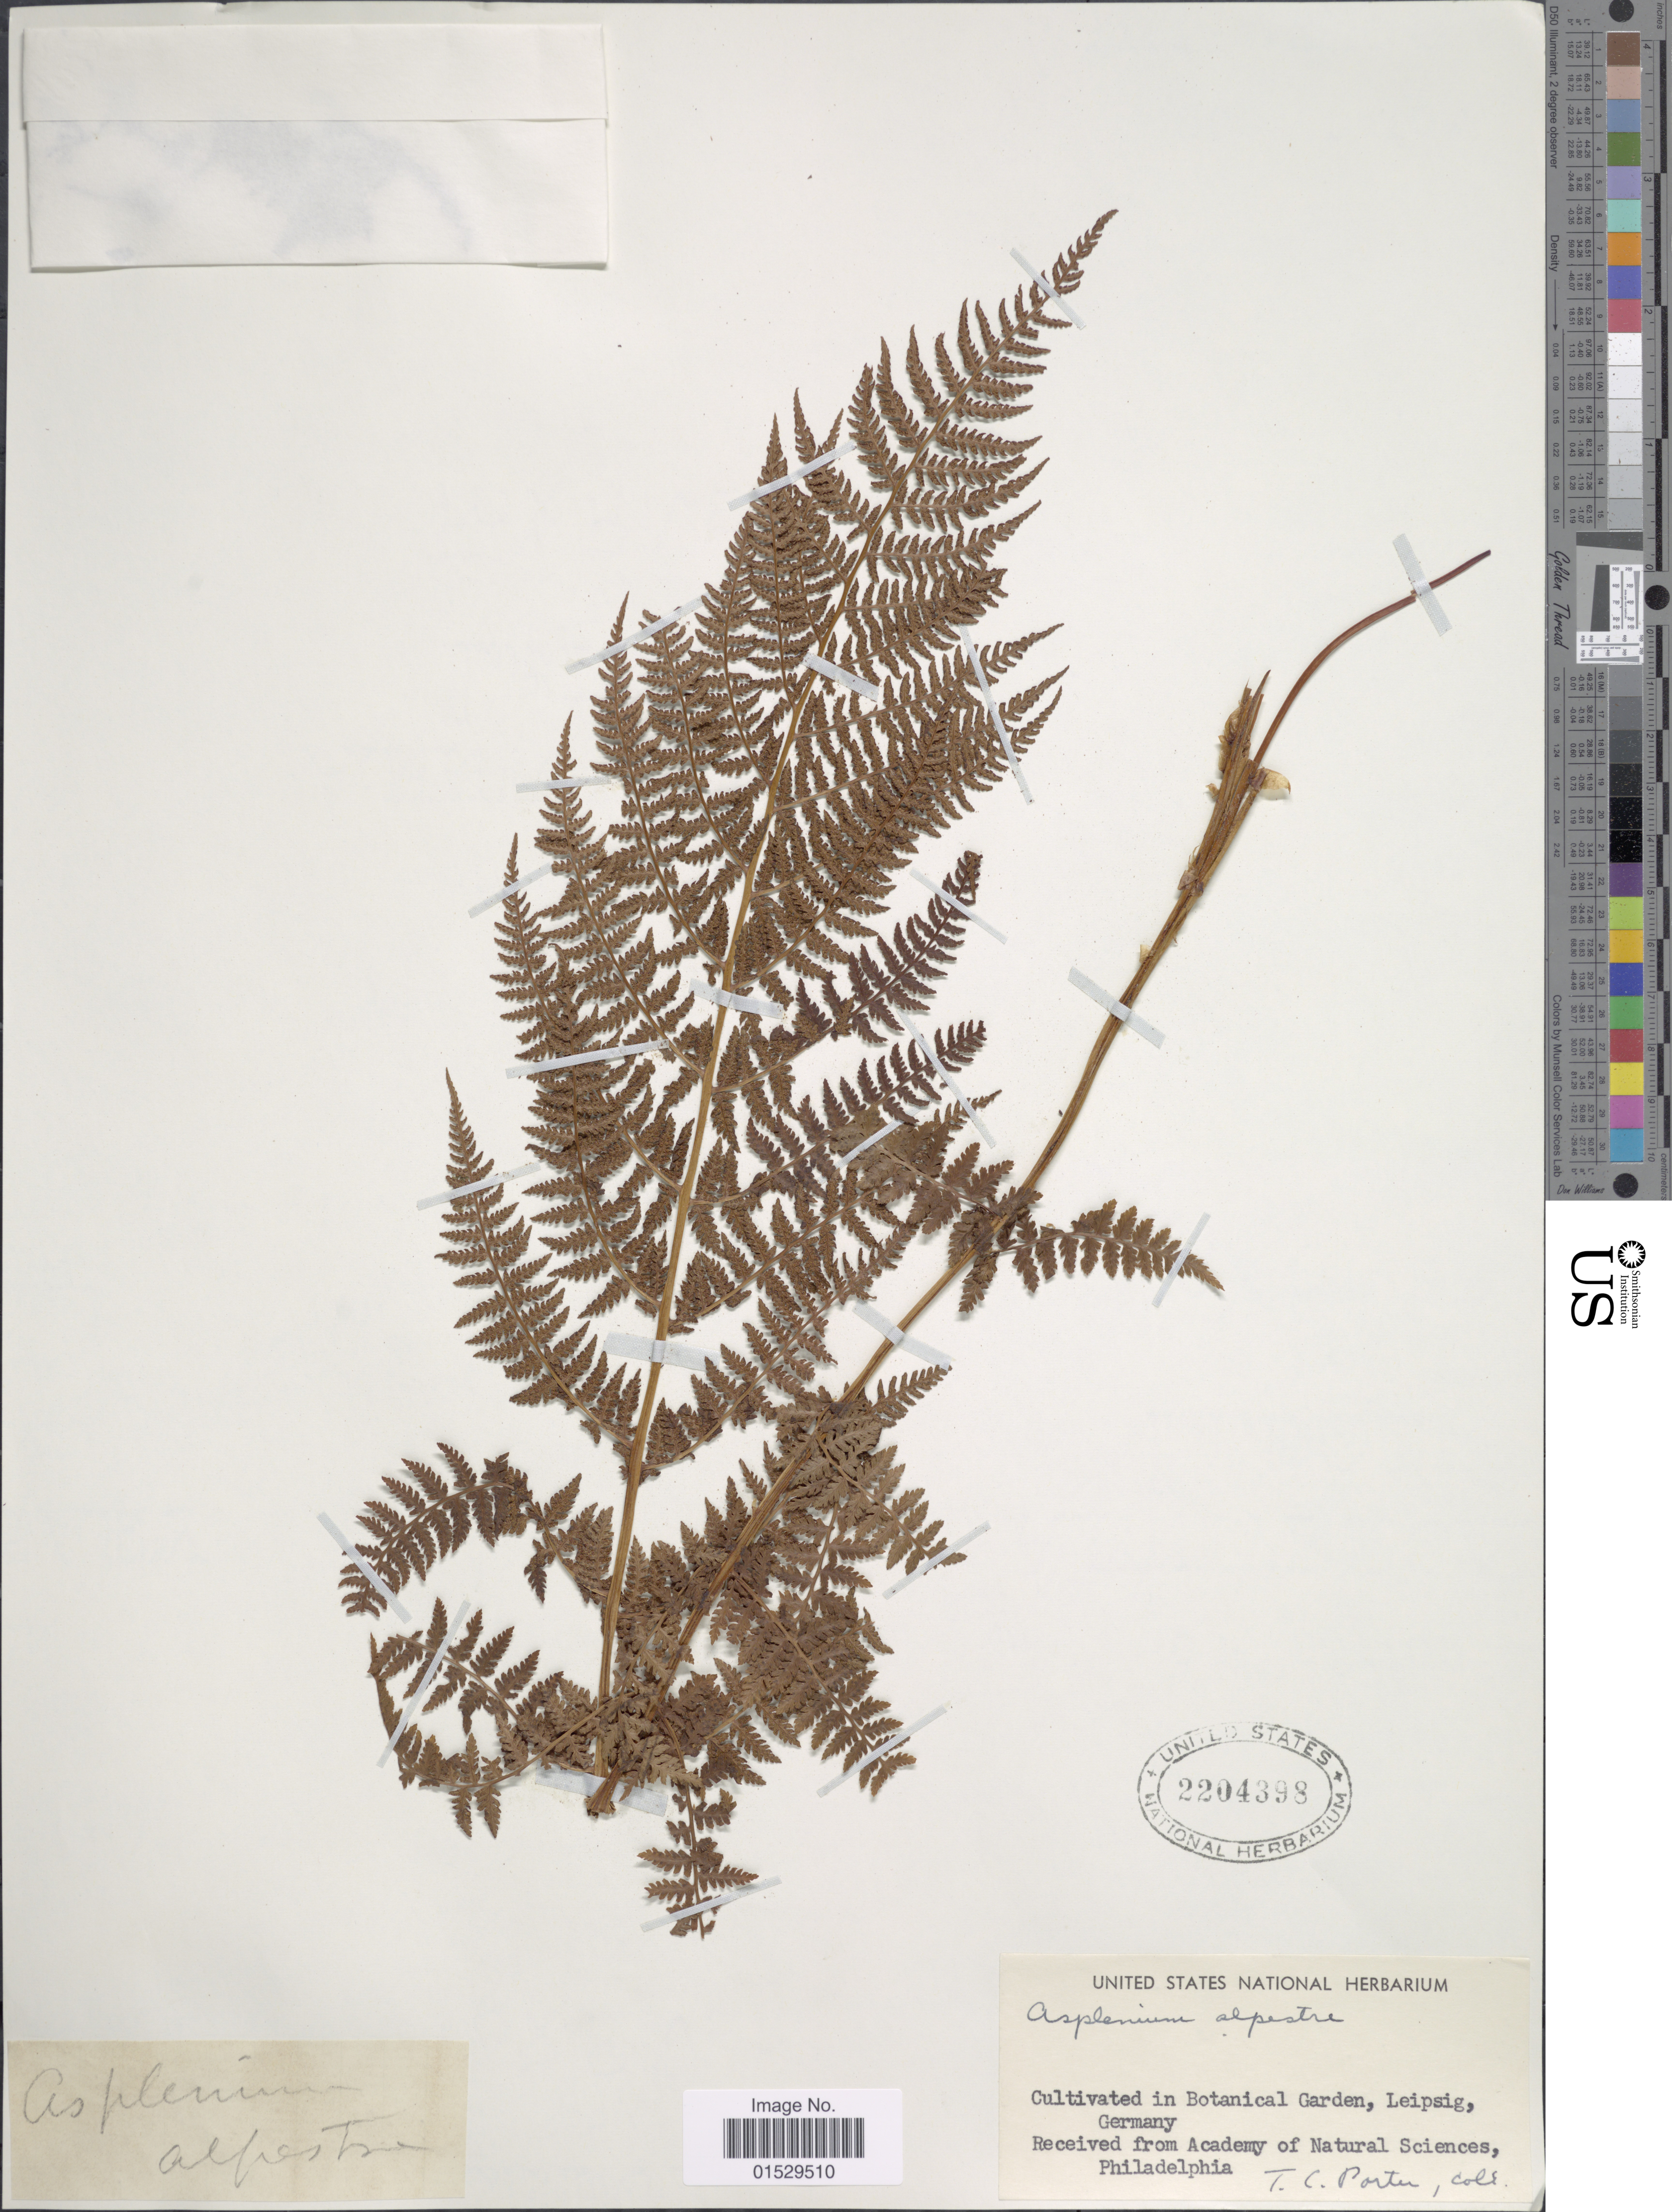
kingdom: Plantae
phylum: Tracheophyta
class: Polypodiopsida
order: Polypodiales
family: Athyriaceae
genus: Athyrium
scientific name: Athyrium alpestre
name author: (Hoppe) Rylands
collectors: T. C. Porter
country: Germany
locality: Botanical Garden, Leipsig, Germany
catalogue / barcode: US 2204398